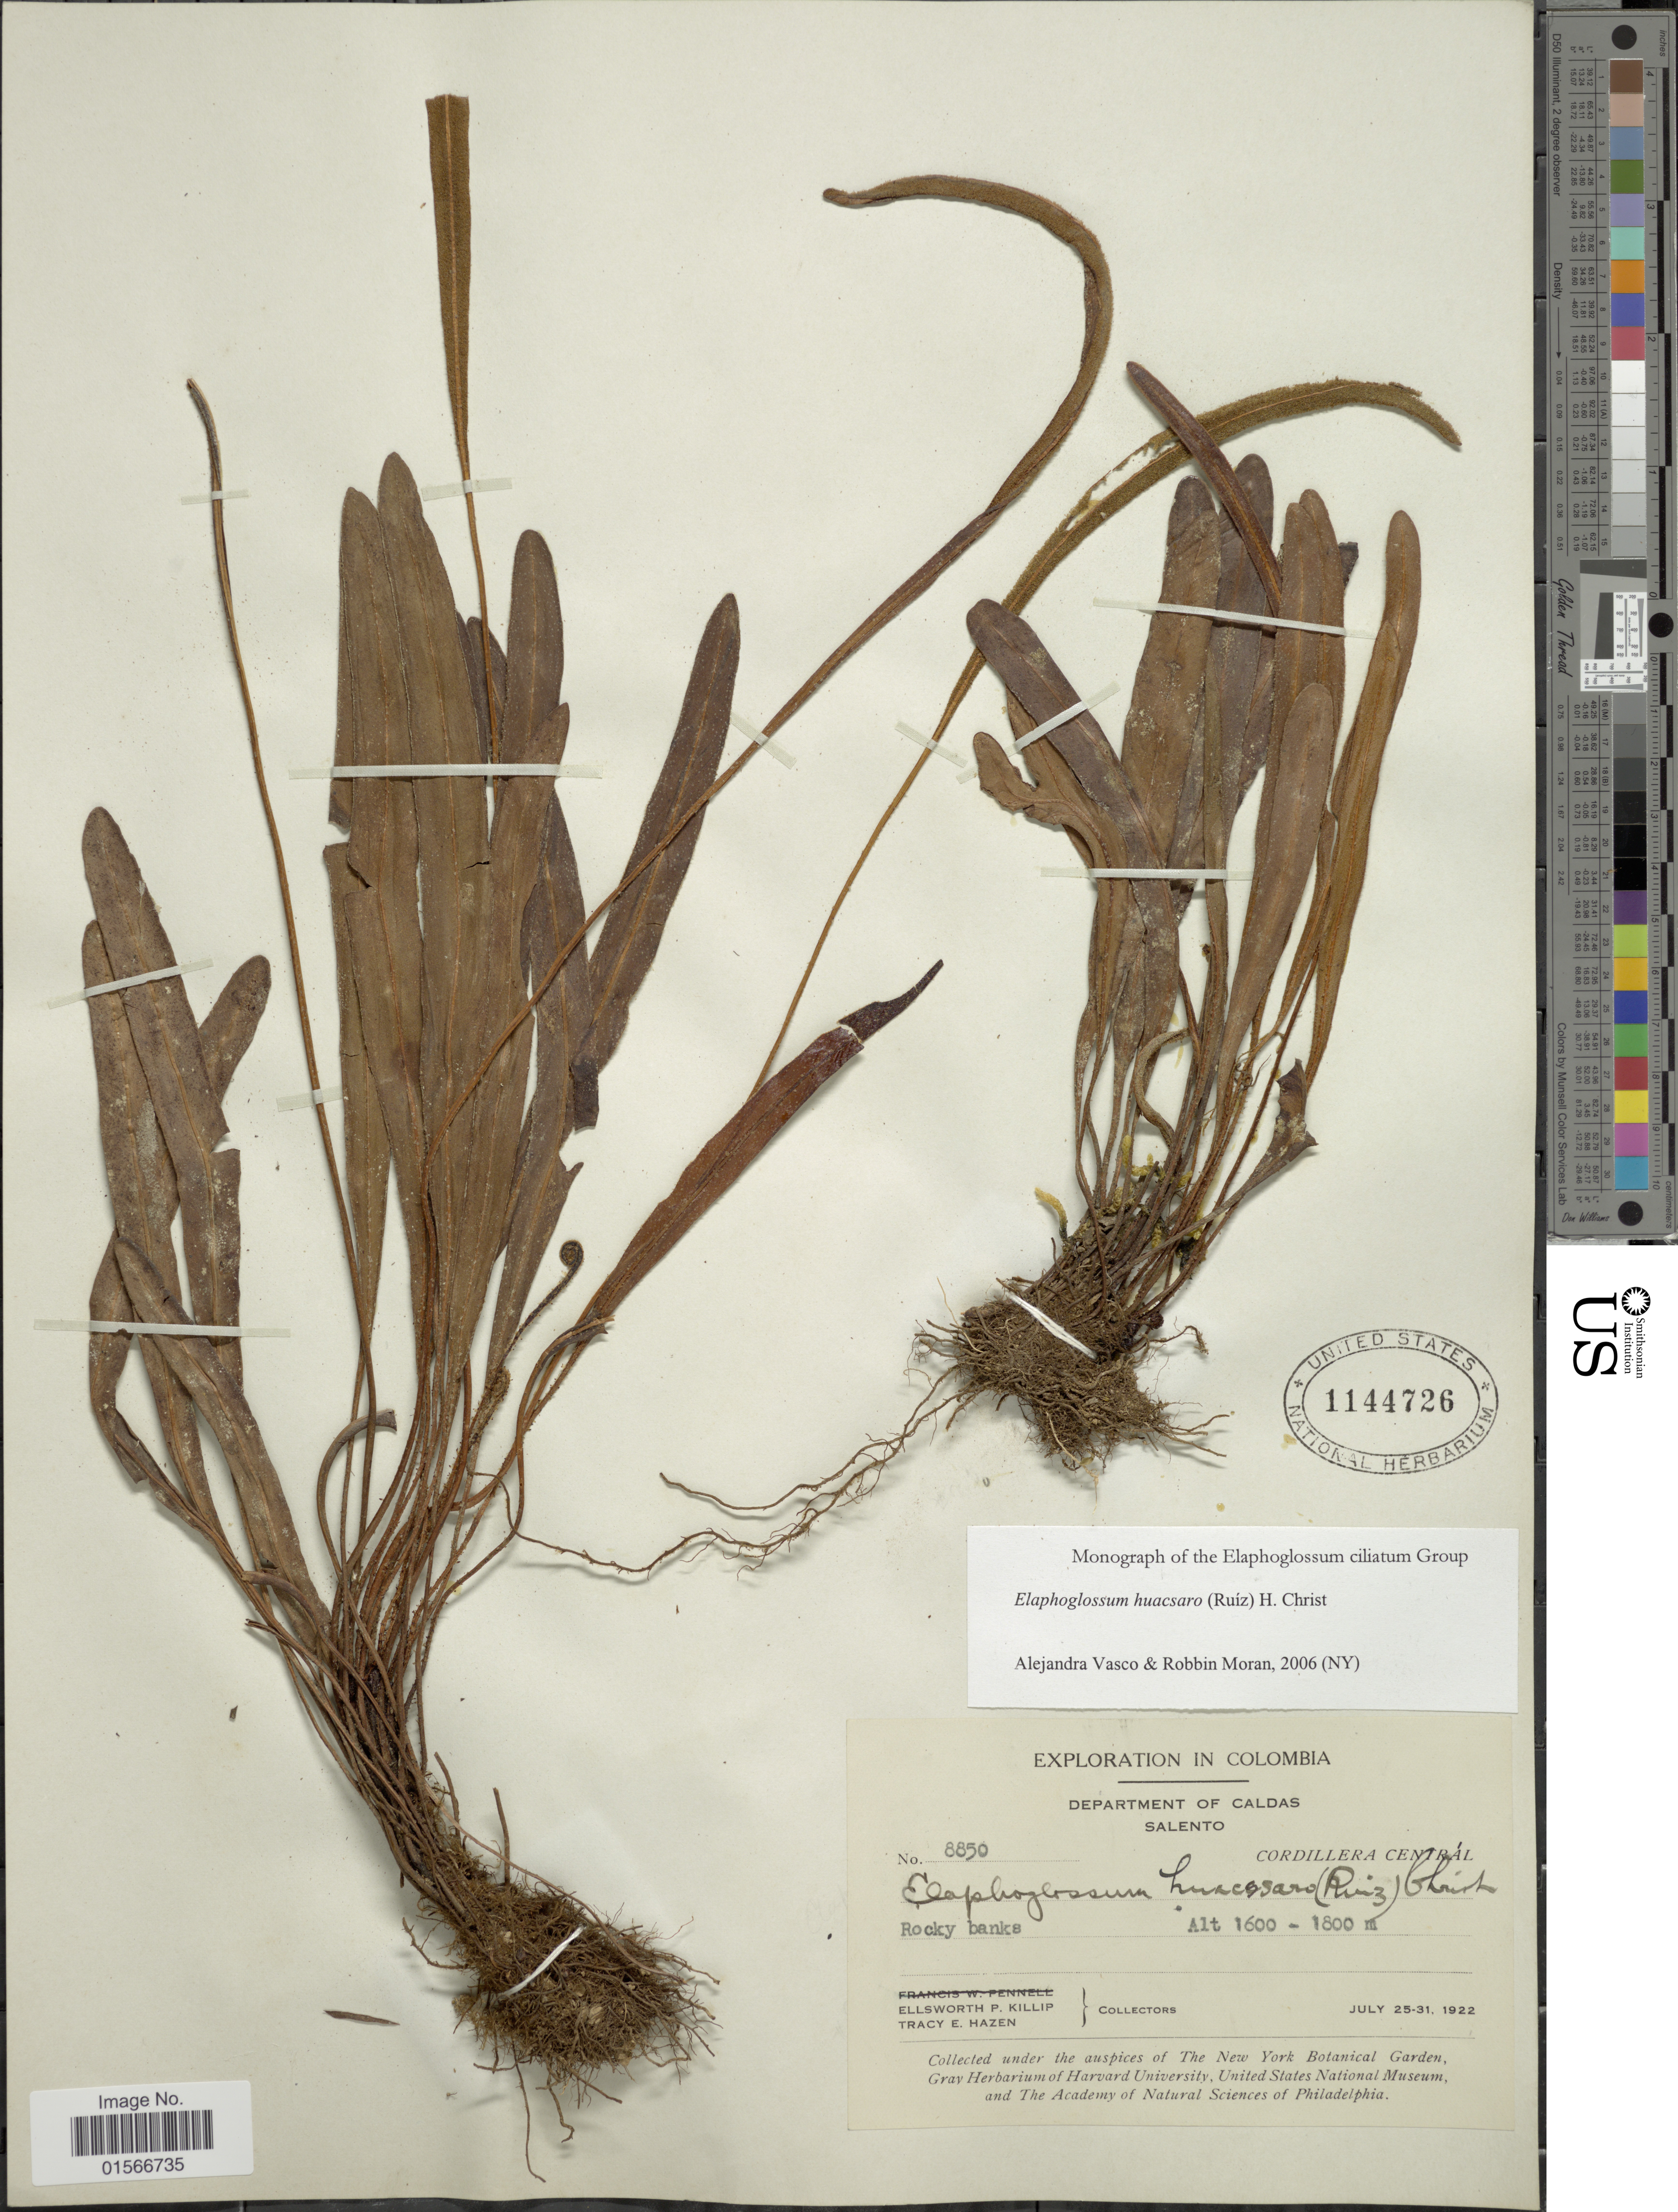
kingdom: Plantae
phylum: Tracheophyta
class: Polypodiopsida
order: Polypodiales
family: Dryopteridaceae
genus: Elaphoglossum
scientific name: Elaphoglossum huacsaro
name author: (Ruiz) Christ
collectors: E. P. Killip & T. E. Hazen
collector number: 8850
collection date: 1922-07-25/1922-07-31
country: Colombia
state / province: Caldas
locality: Department of Caldas, Salento, Cordillera Central, Rocky banks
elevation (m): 1600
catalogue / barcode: US 1144726